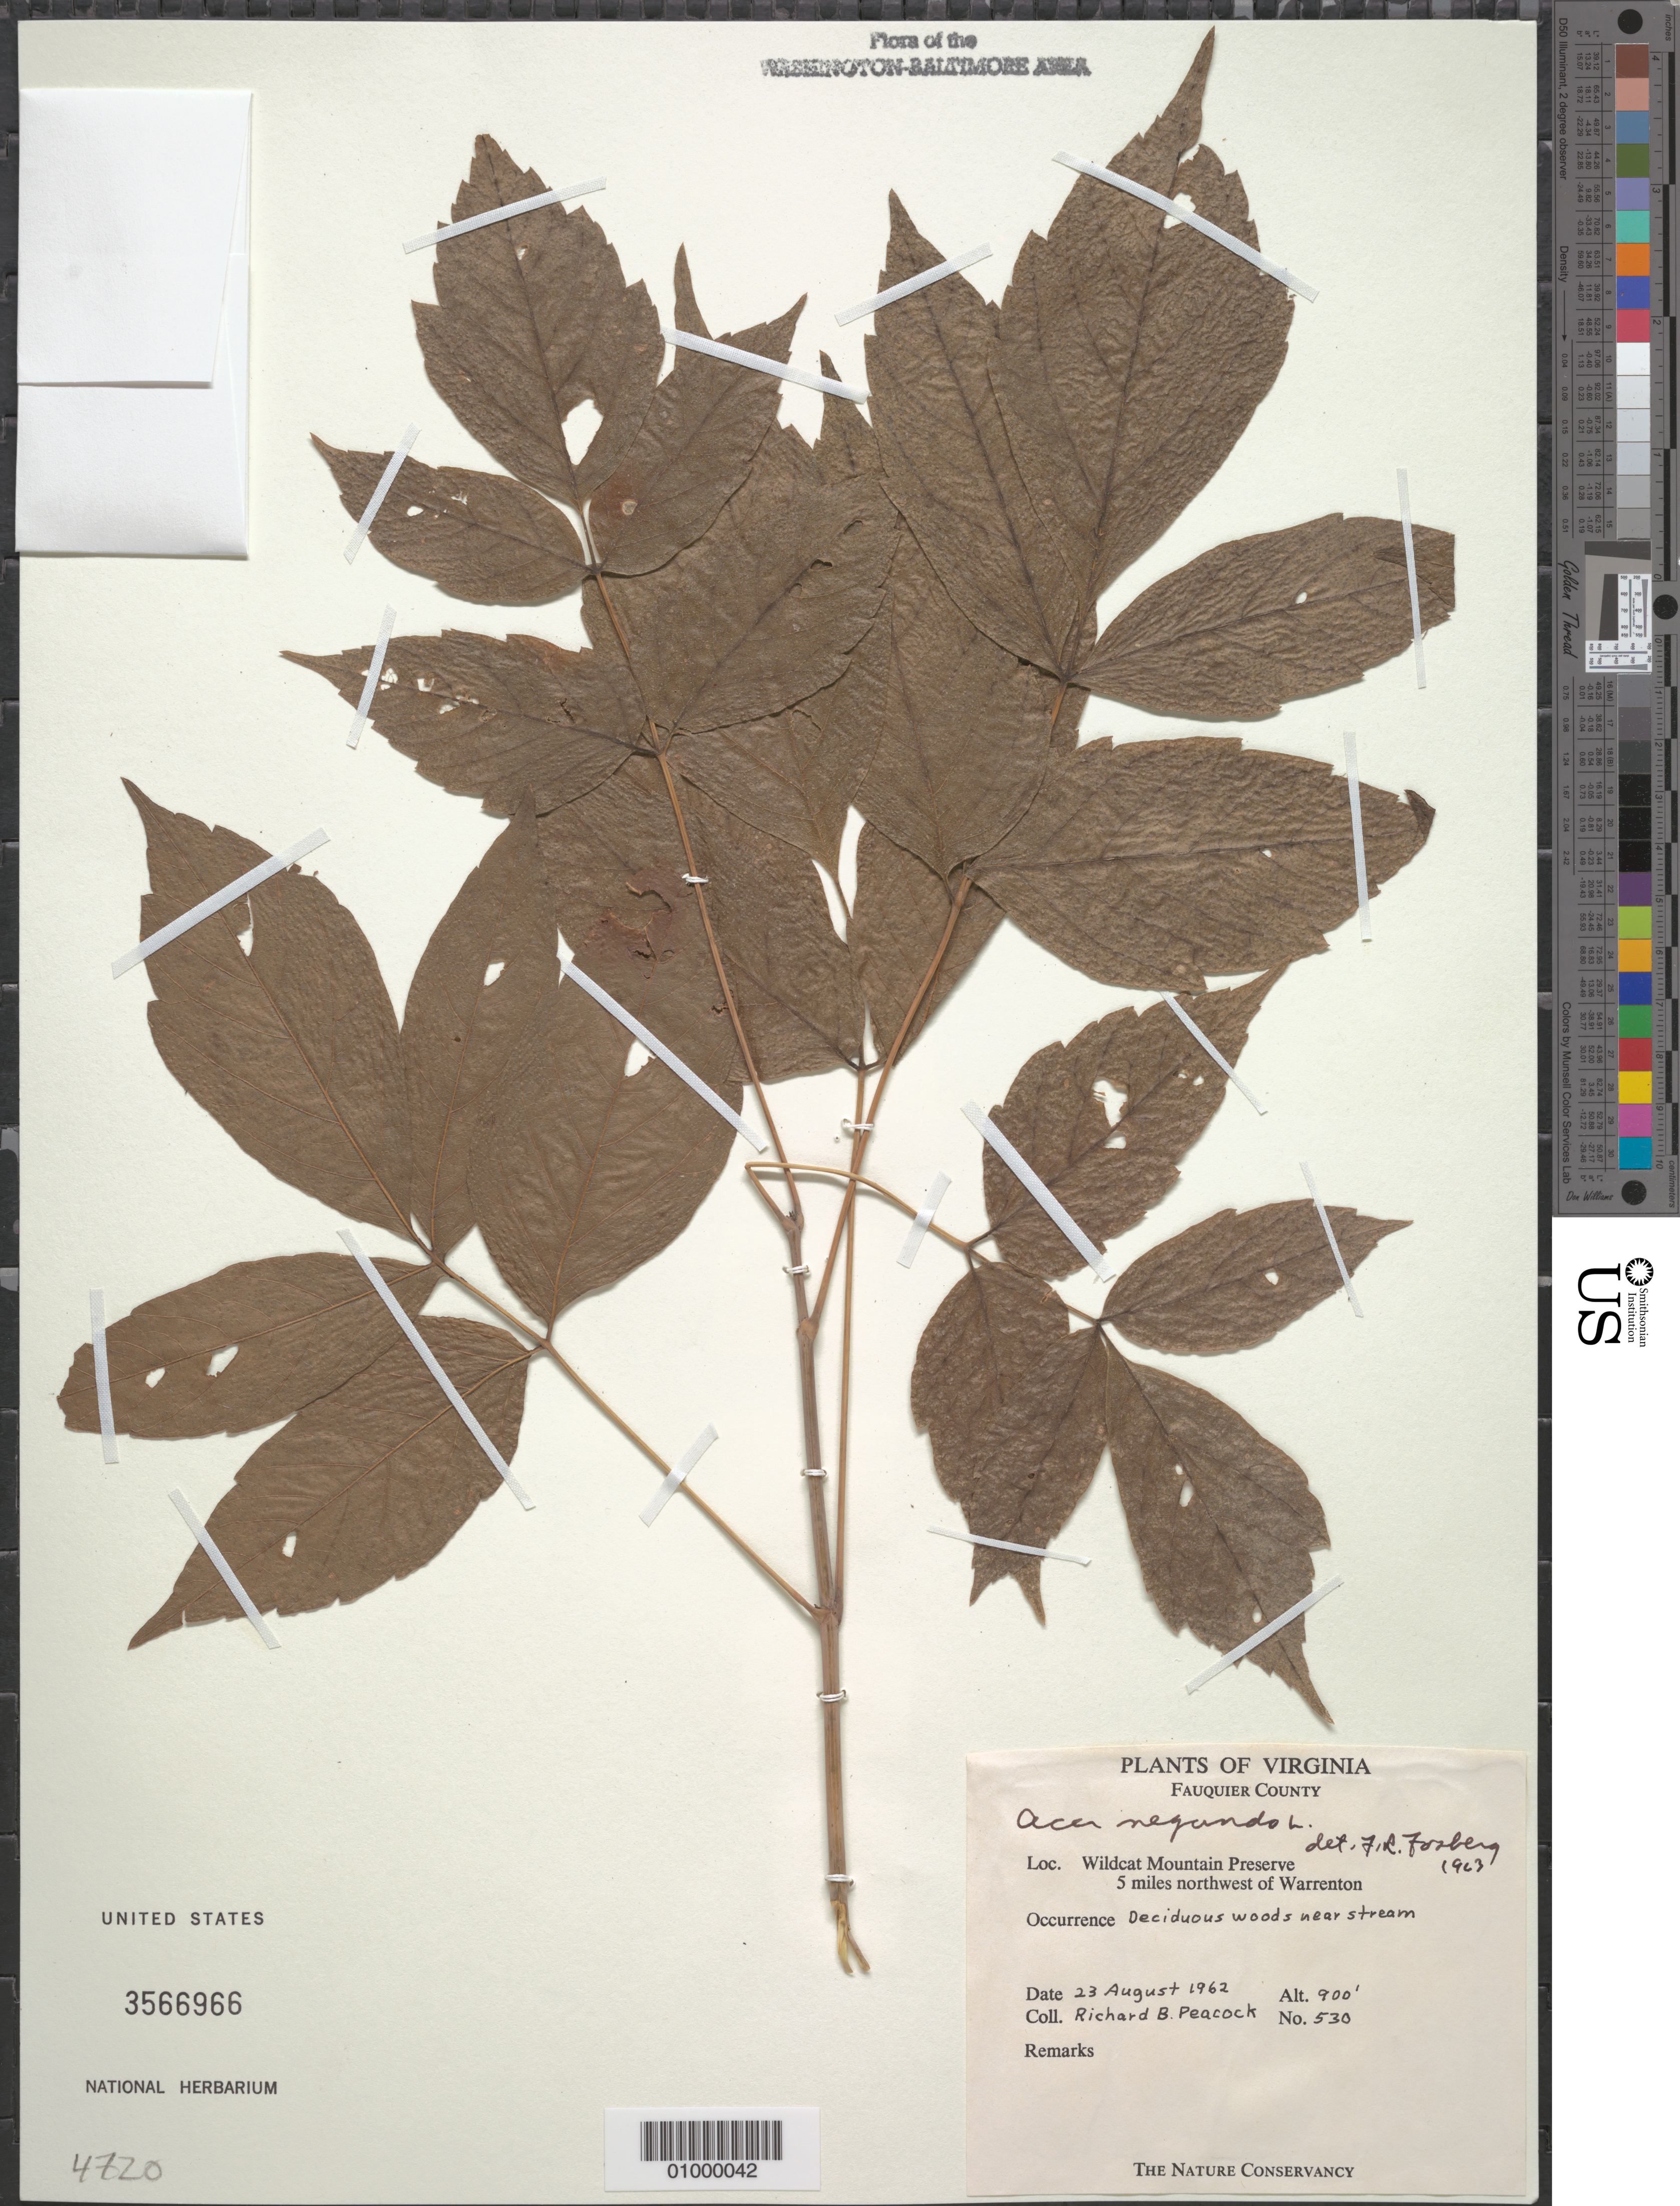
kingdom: Plantae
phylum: Tracheophyta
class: Magnoliopsida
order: Sapindales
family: Sapindaceae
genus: Acer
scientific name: Acer negundo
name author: L.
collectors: R. Peacock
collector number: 530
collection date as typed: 23 Aug 1962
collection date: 1962-08-23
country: United States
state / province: Virginia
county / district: Fauquier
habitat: deciduous woods near stream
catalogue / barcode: US 3566966